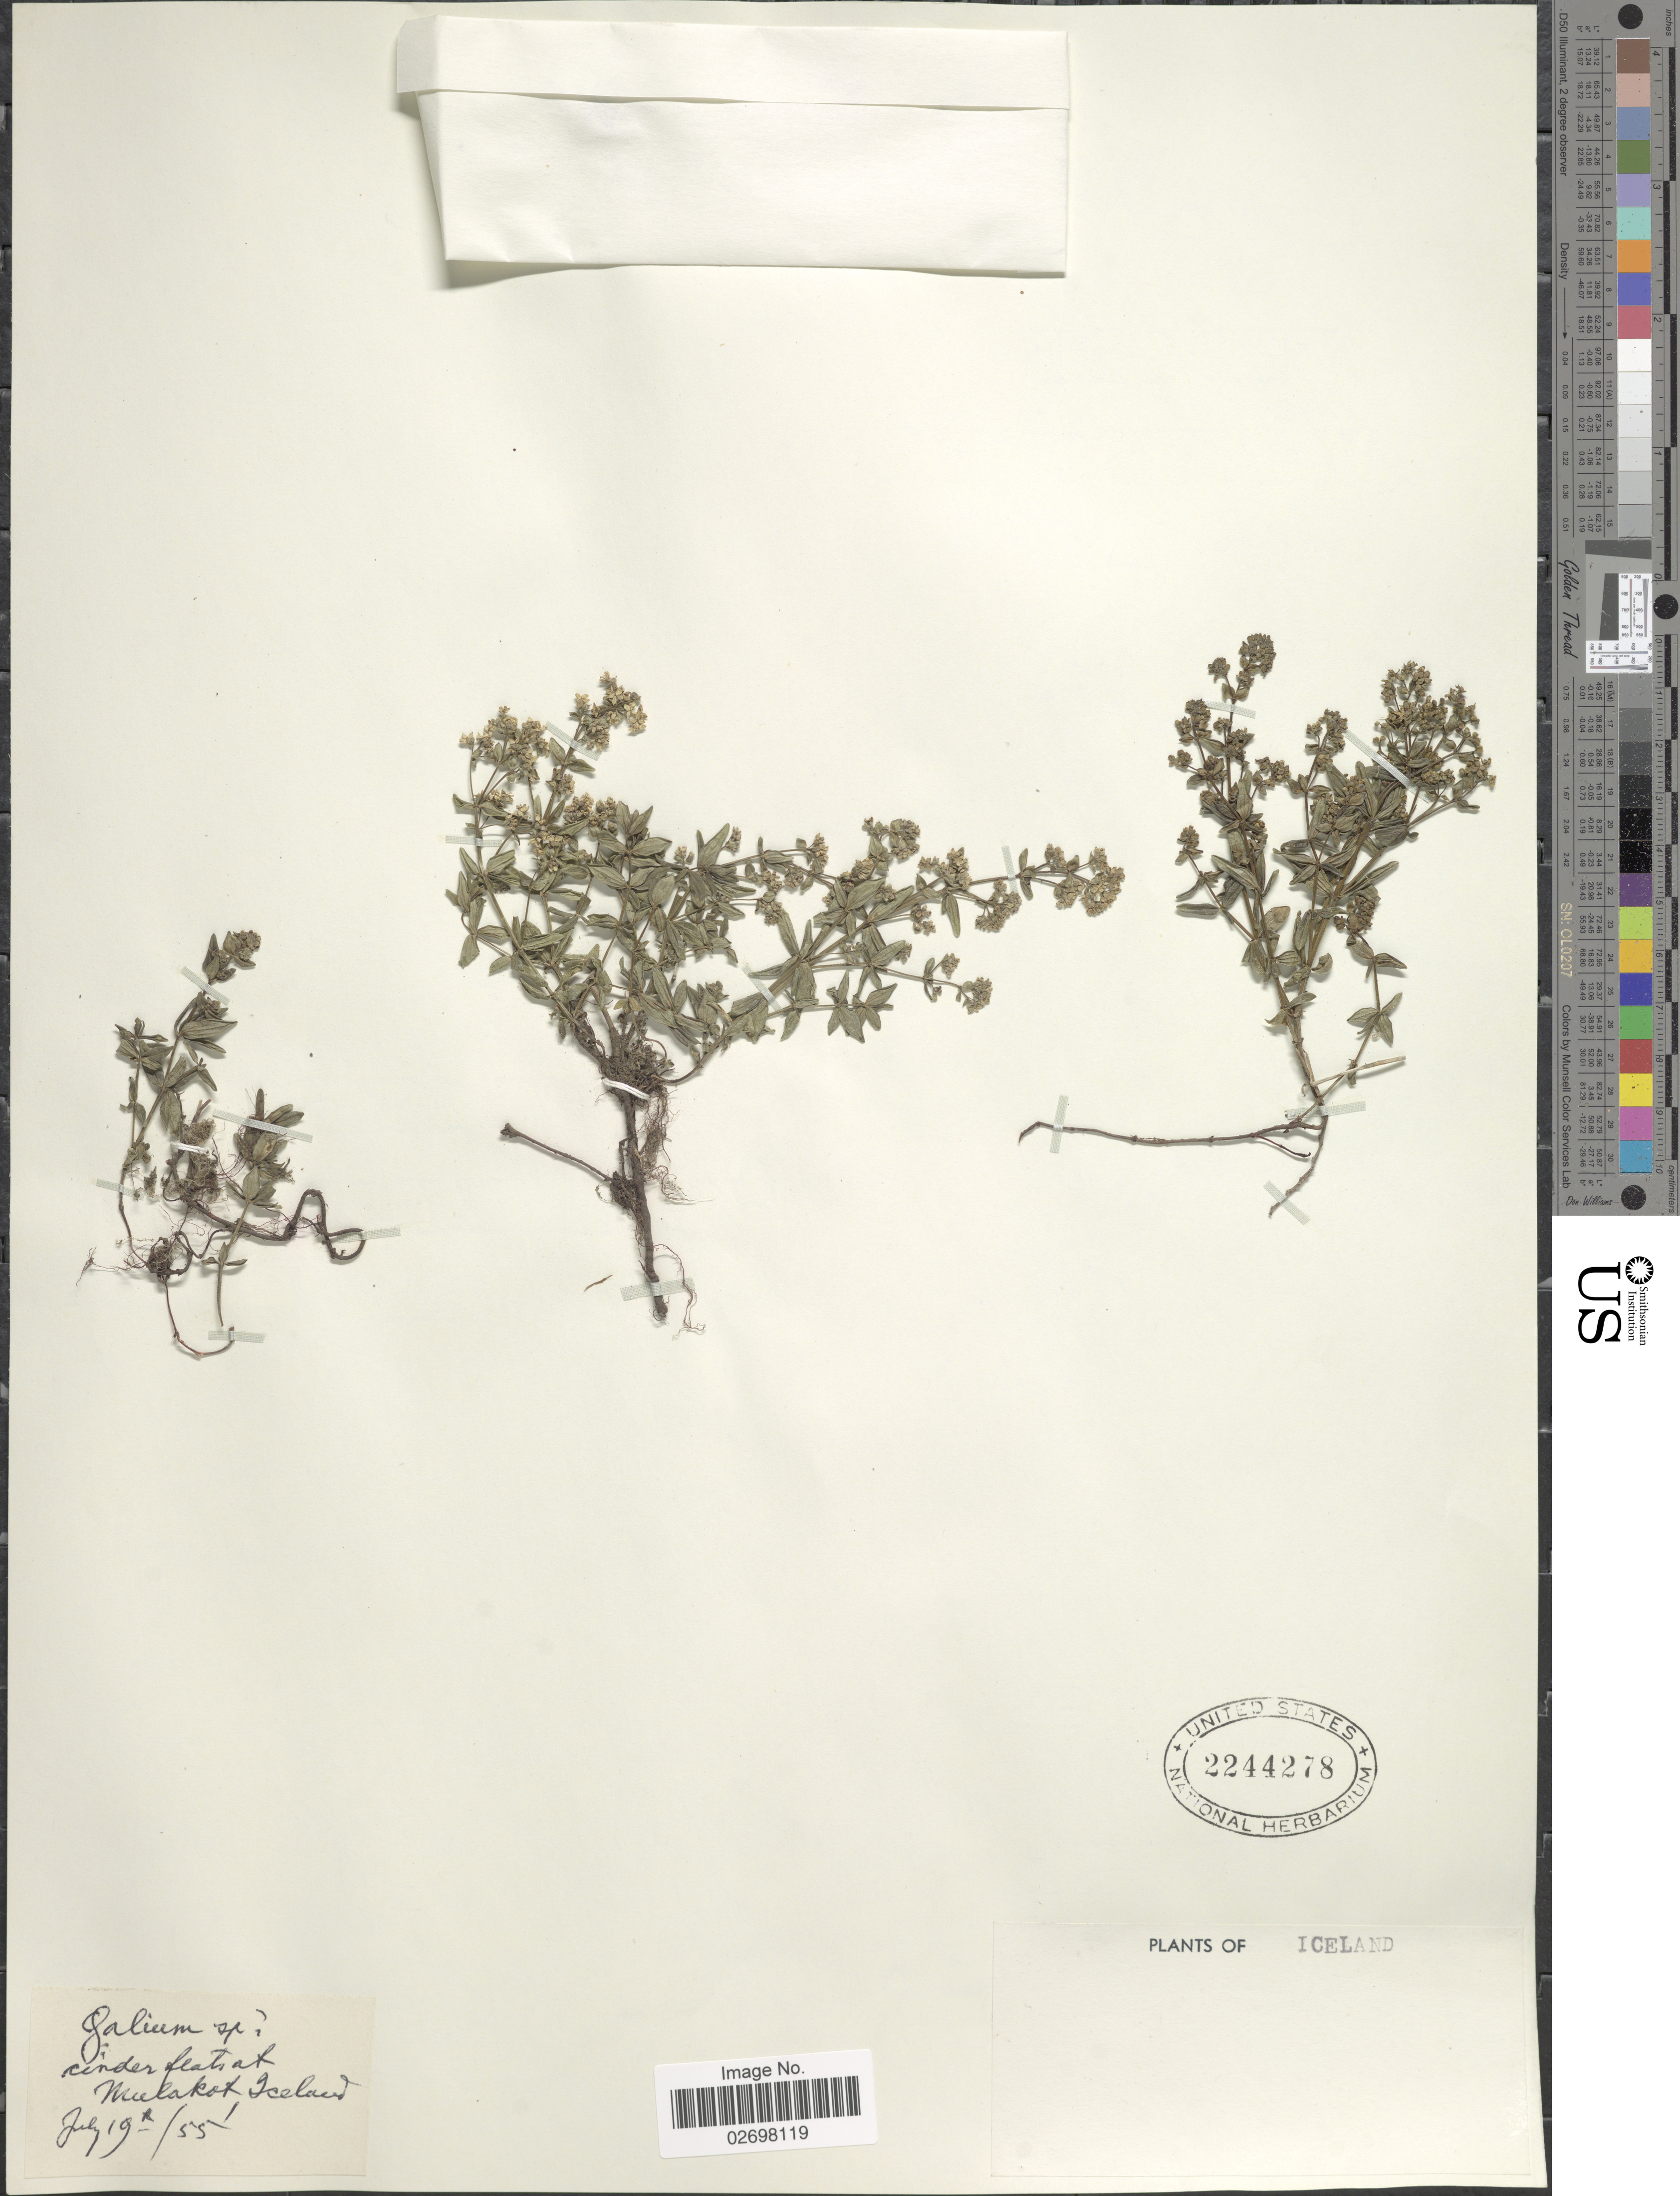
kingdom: Plantae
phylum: Tracheophyta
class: Magnoliopsida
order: Gentianales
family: Rubiaceae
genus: Galium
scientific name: Galium sp.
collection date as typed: Transcribed d/m/y: 19/7/55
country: Iceland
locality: Cinder flats at Mulakot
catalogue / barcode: US 2244278